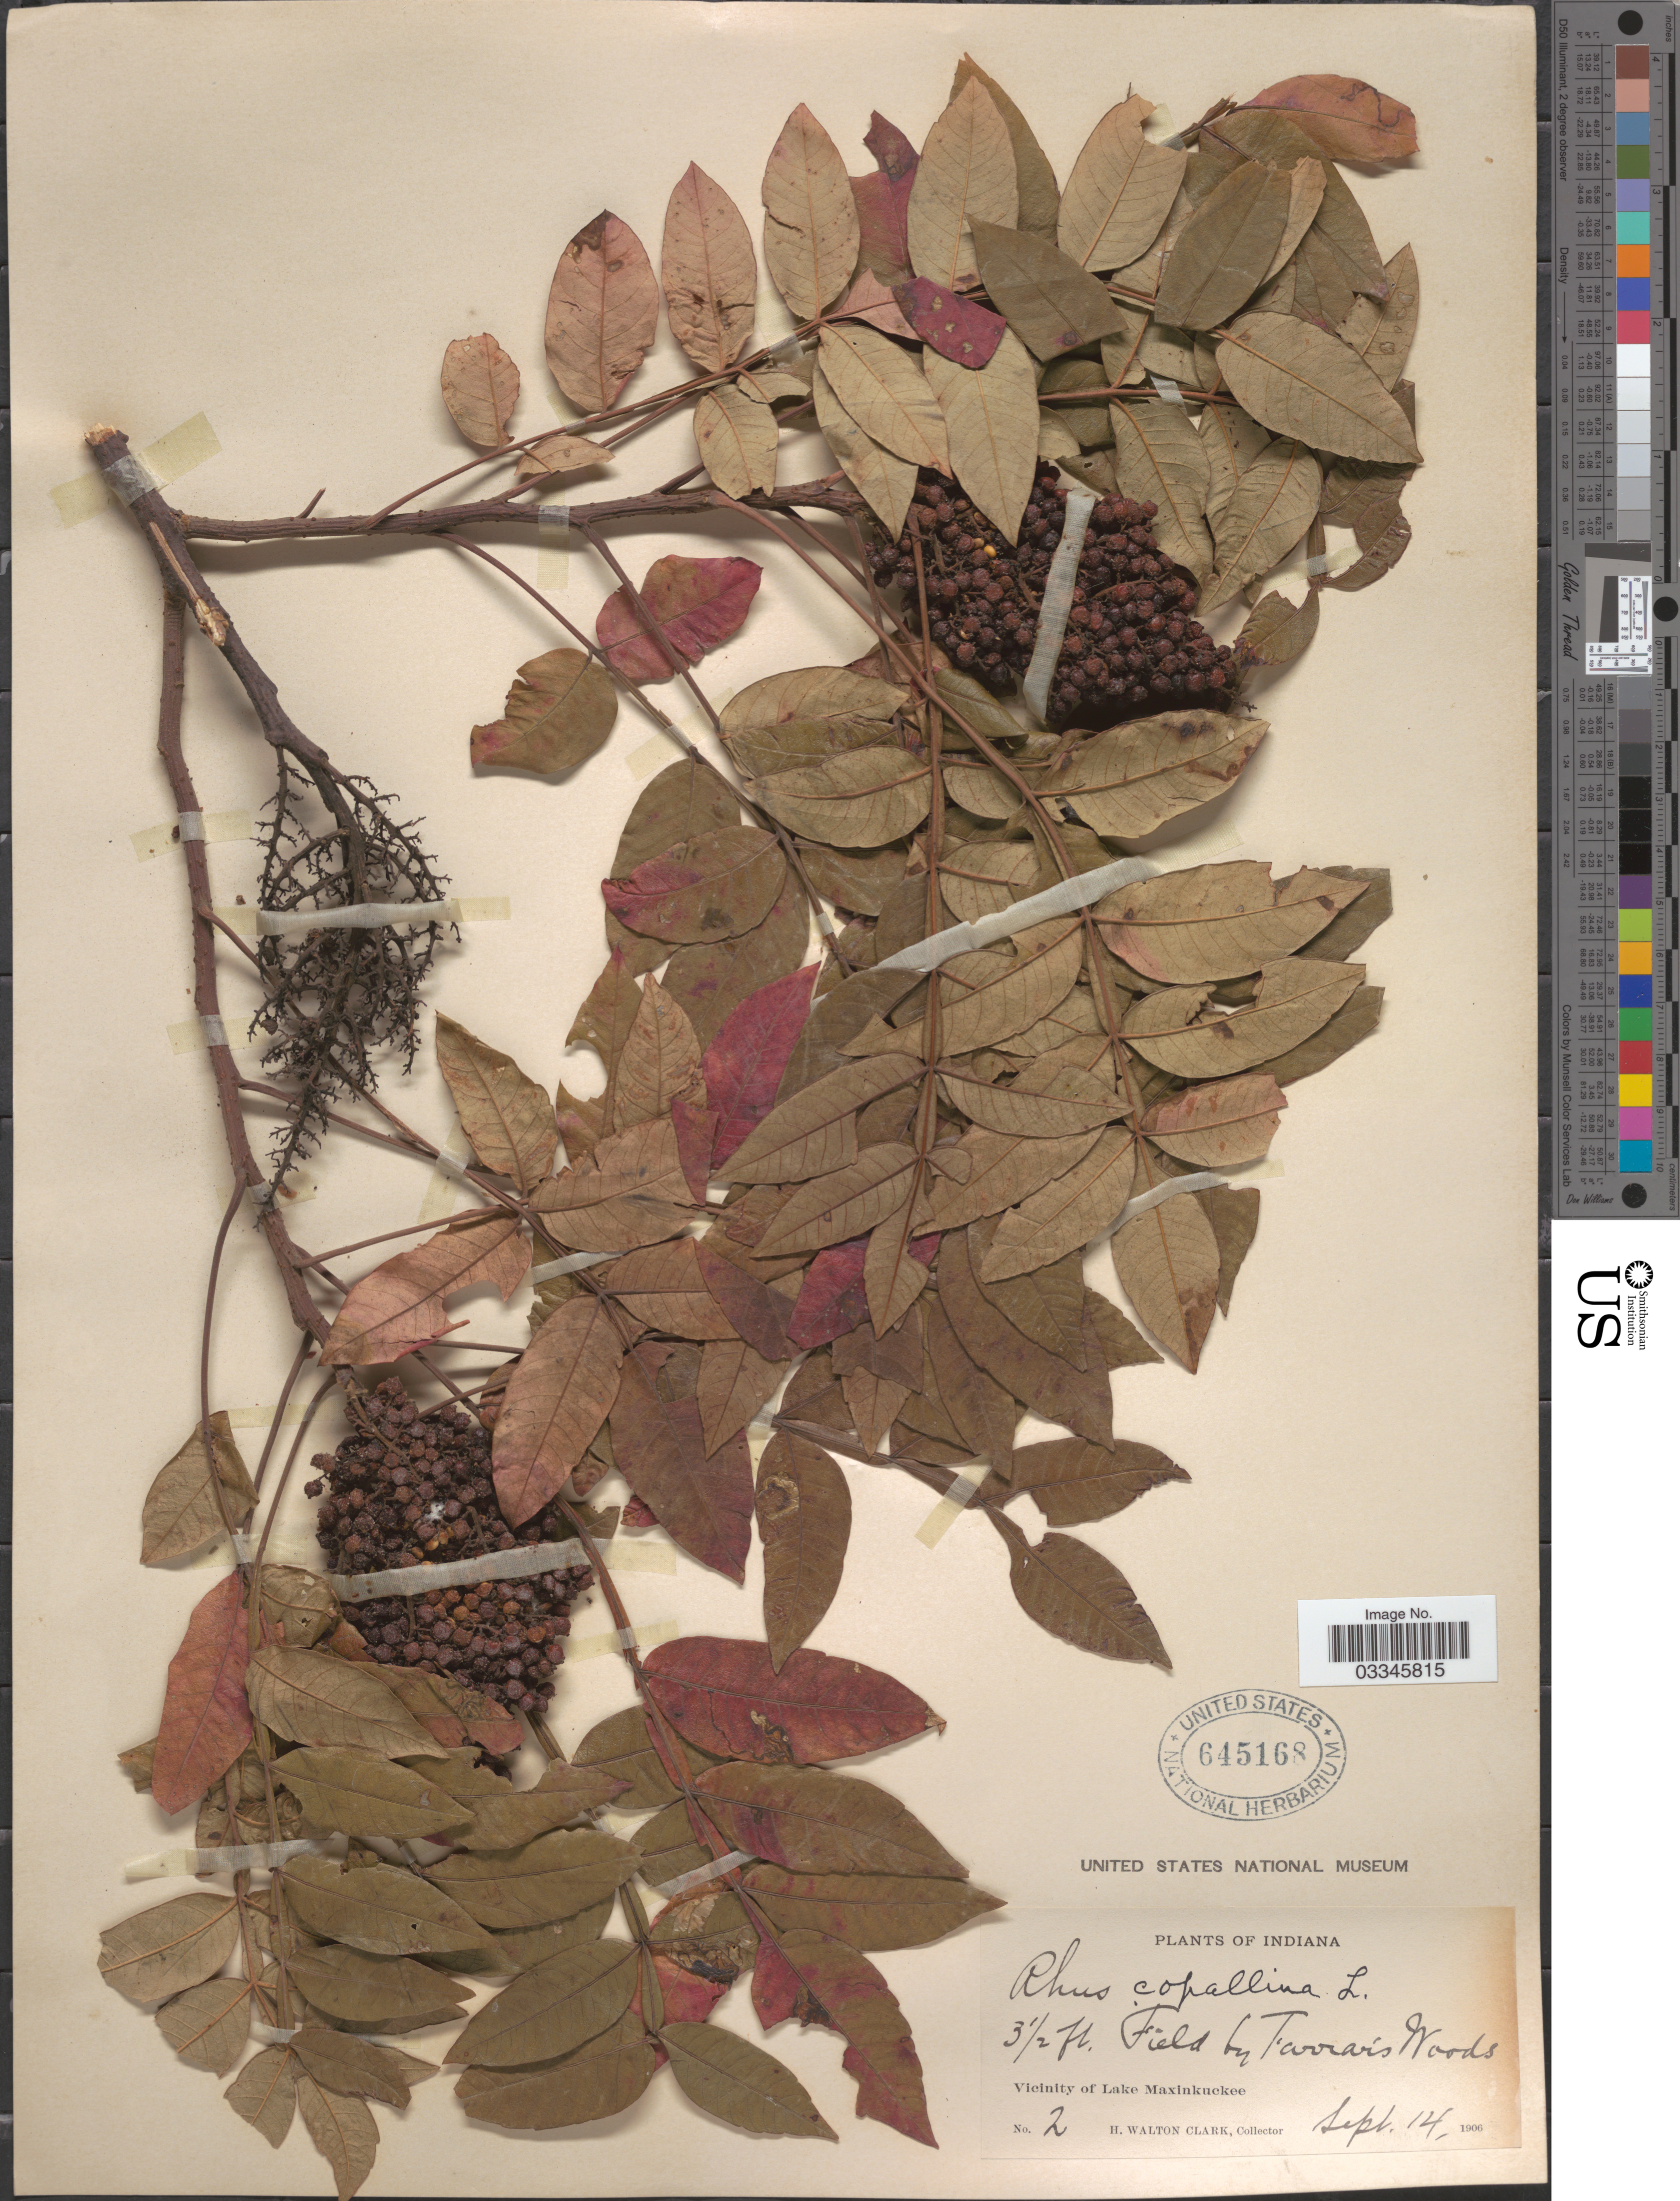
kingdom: Plantae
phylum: Tracheophyta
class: Magnoliopsida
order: Sapindales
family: Anacardiaceae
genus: Rhus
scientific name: Rhus copallinum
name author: L.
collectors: H. W. Clark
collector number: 2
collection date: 1906-09-14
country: United States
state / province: Indiana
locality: Field by Farrar's Woods. Vicinity of Lake Maxinkuckee.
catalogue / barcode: US 645168